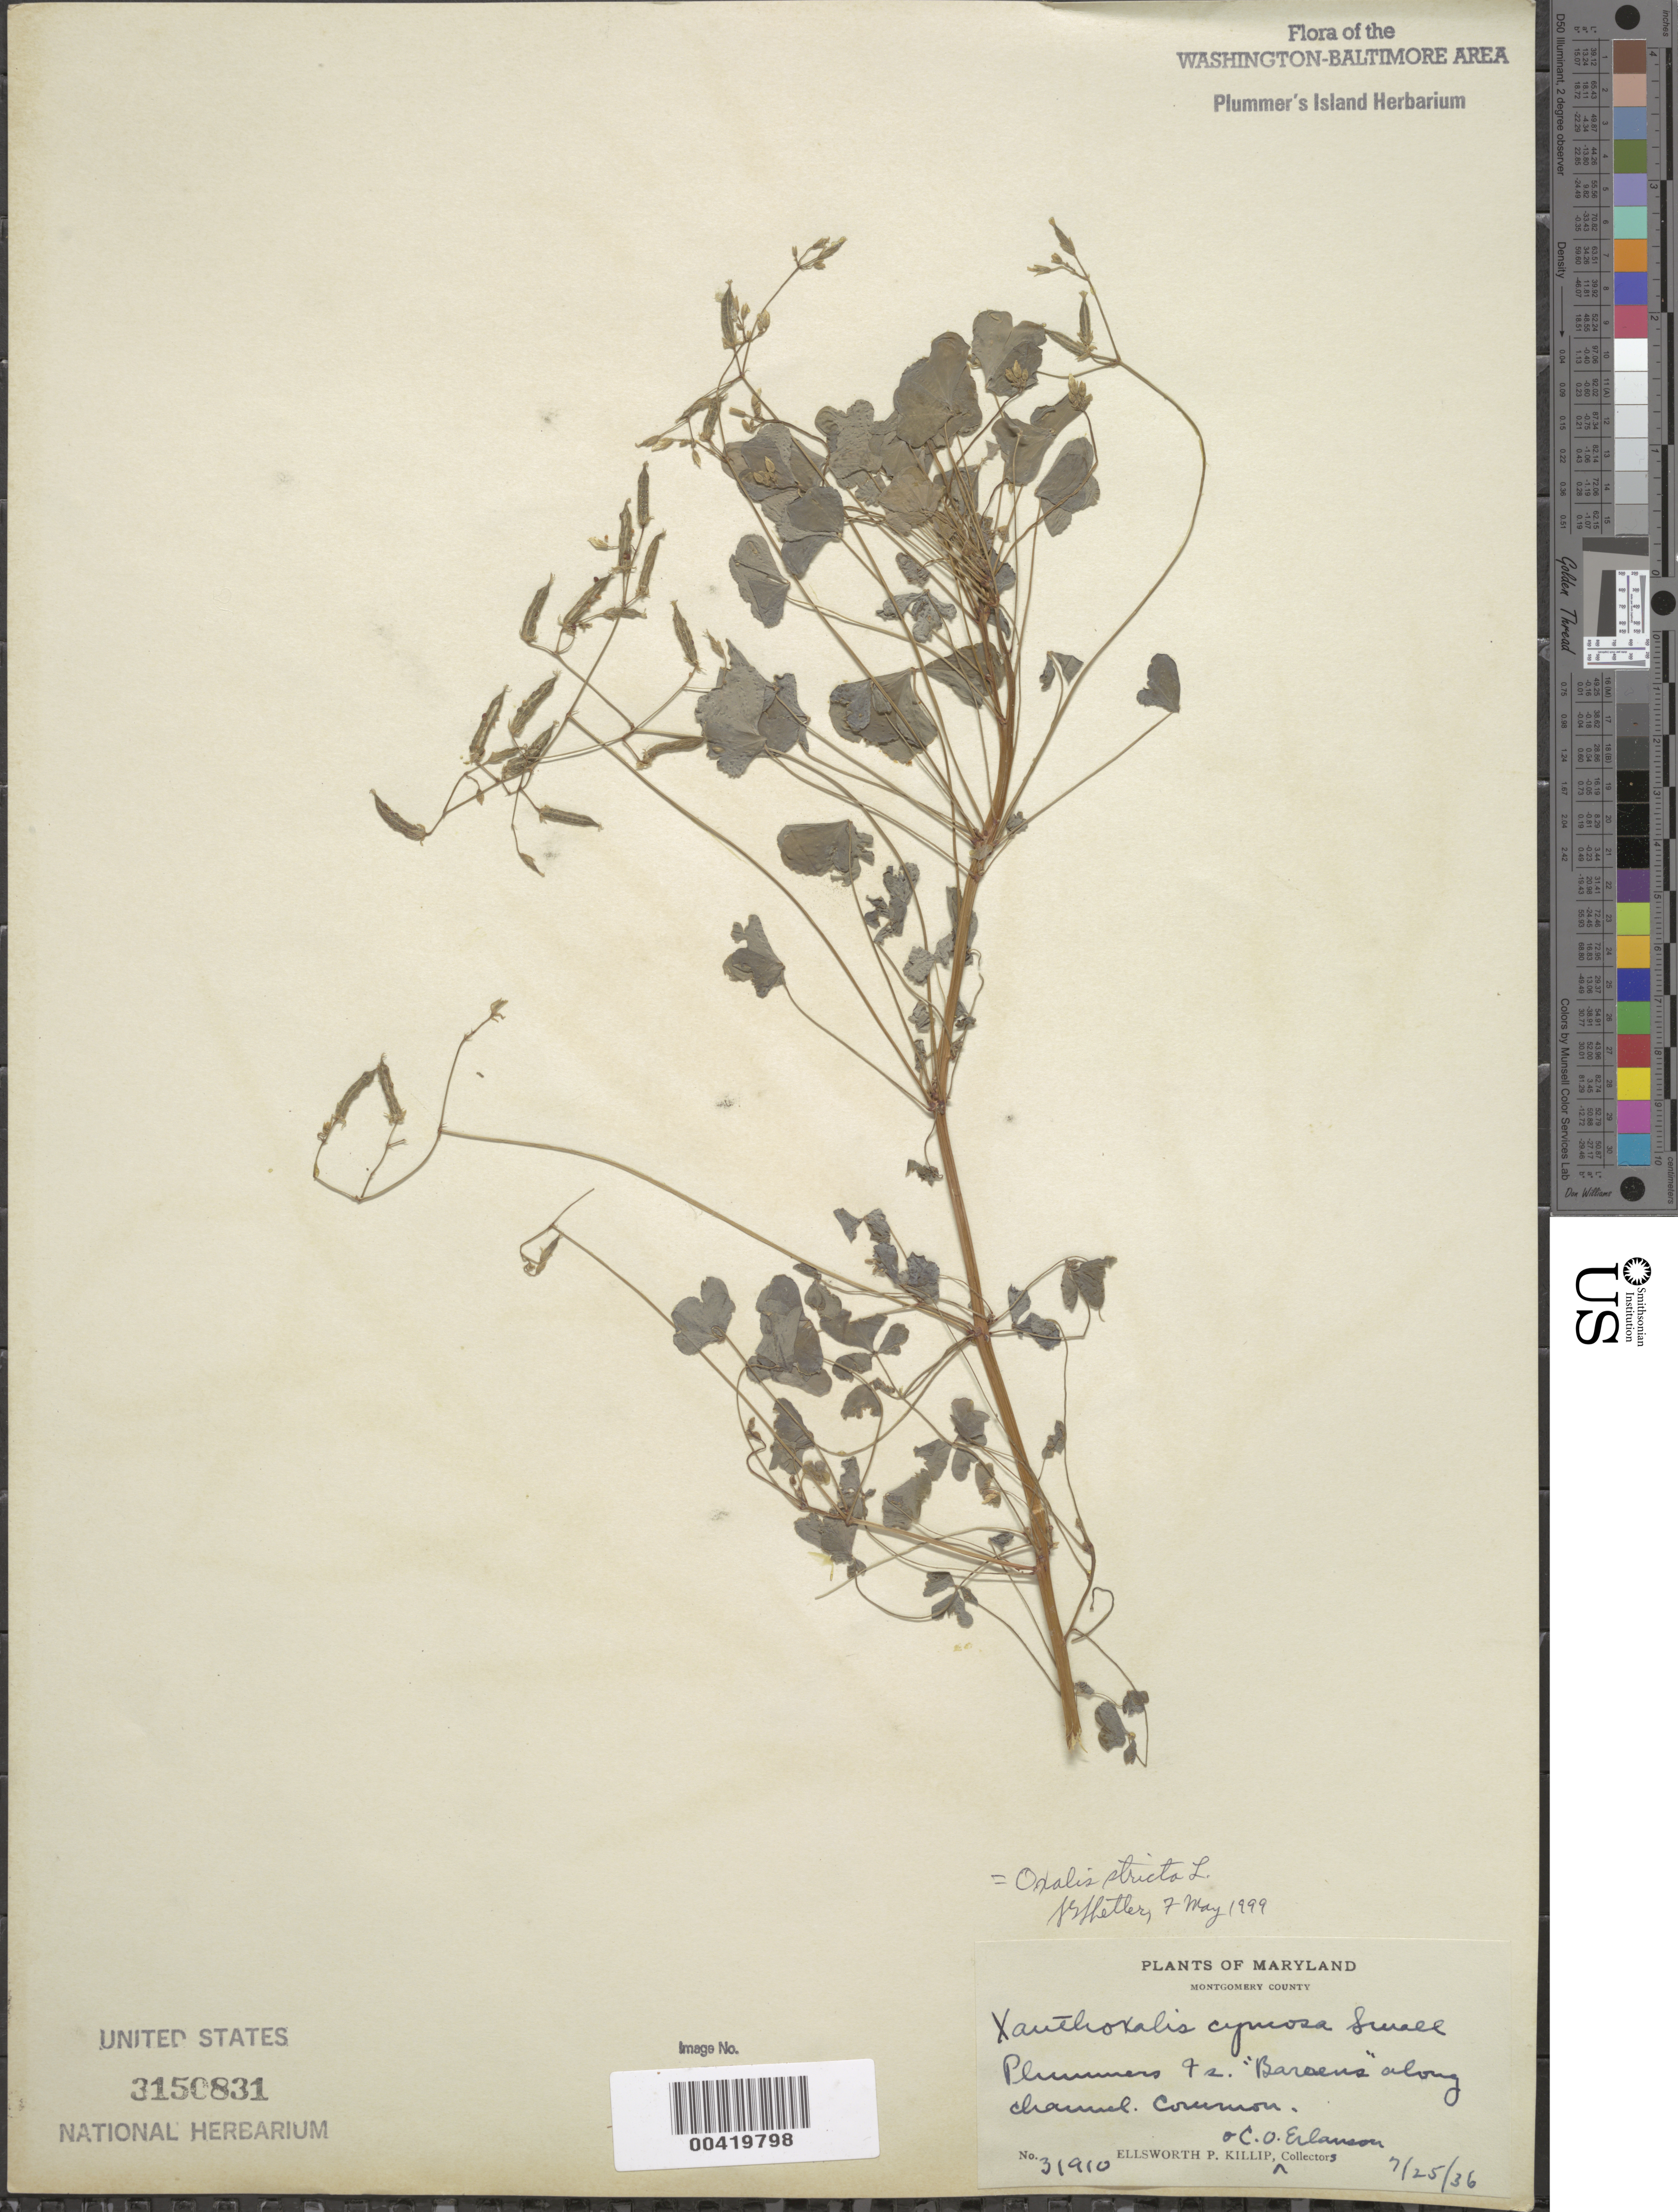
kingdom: Plantae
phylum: Tracheophyta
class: Magnoliopsida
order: Oxalidales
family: Oxalidaceae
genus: Oxalis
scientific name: Oxalis stricta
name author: L.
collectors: E. P. Killip & C. O. Erlanson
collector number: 31910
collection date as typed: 25 Jul 1936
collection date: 1936-07-25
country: United States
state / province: Maryland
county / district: Montgomery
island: Plummers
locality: Plummer's Island; "barrens" along Channel Plummers Island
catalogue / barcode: US 3150831